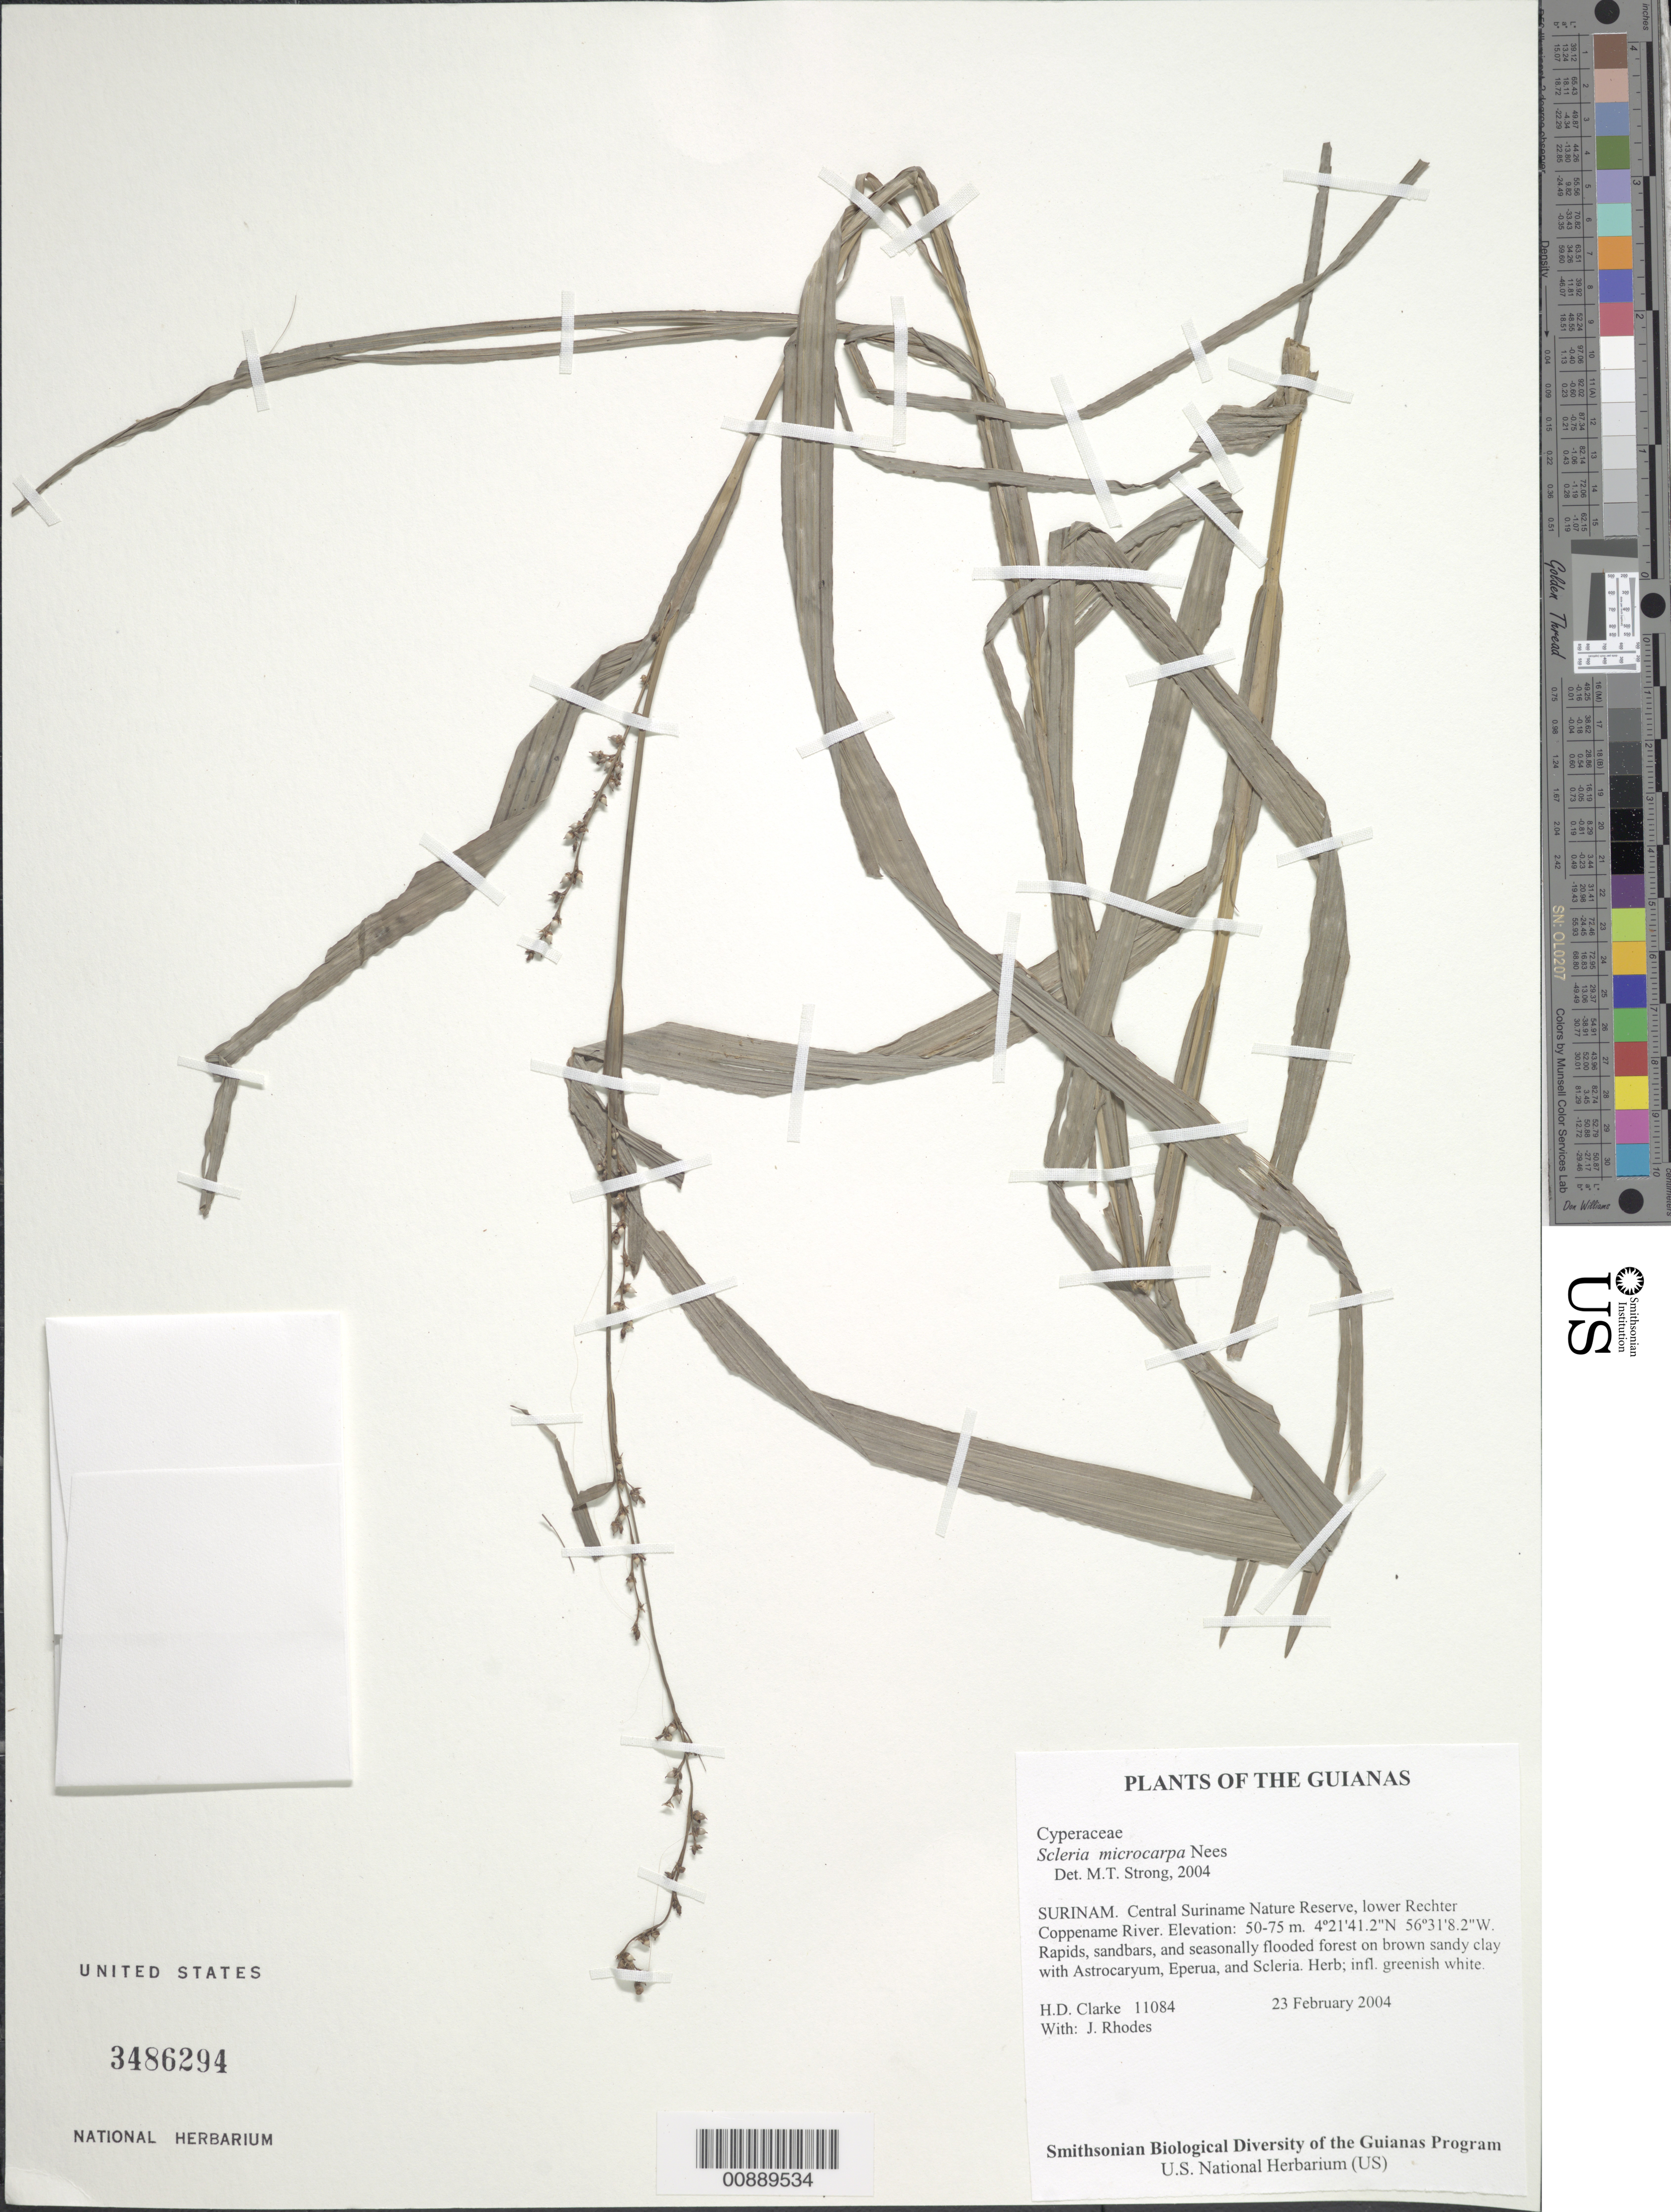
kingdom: Plantae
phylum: Tracheophyta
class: Liliopsida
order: Poales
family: Cyperaceae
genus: Scleria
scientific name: Scleria microcarpa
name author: Nees ex Kunth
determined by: Strong, M. T., (US), Smithsonian Institution - National Museum of Natural History (UNITED STATES)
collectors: H. D. Clarke & J. Rhodes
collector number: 11084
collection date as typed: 23 February 2004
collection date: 2004-02-23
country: Suriname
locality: Central Suriname Nature Reserve, lower Rechter Coppename River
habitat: Rapids, sandbars, and seasonally flooded forest on brown sandy clay with Astrocaryum, Eperua, and Scleria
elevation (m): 50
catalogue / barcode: US 3486294